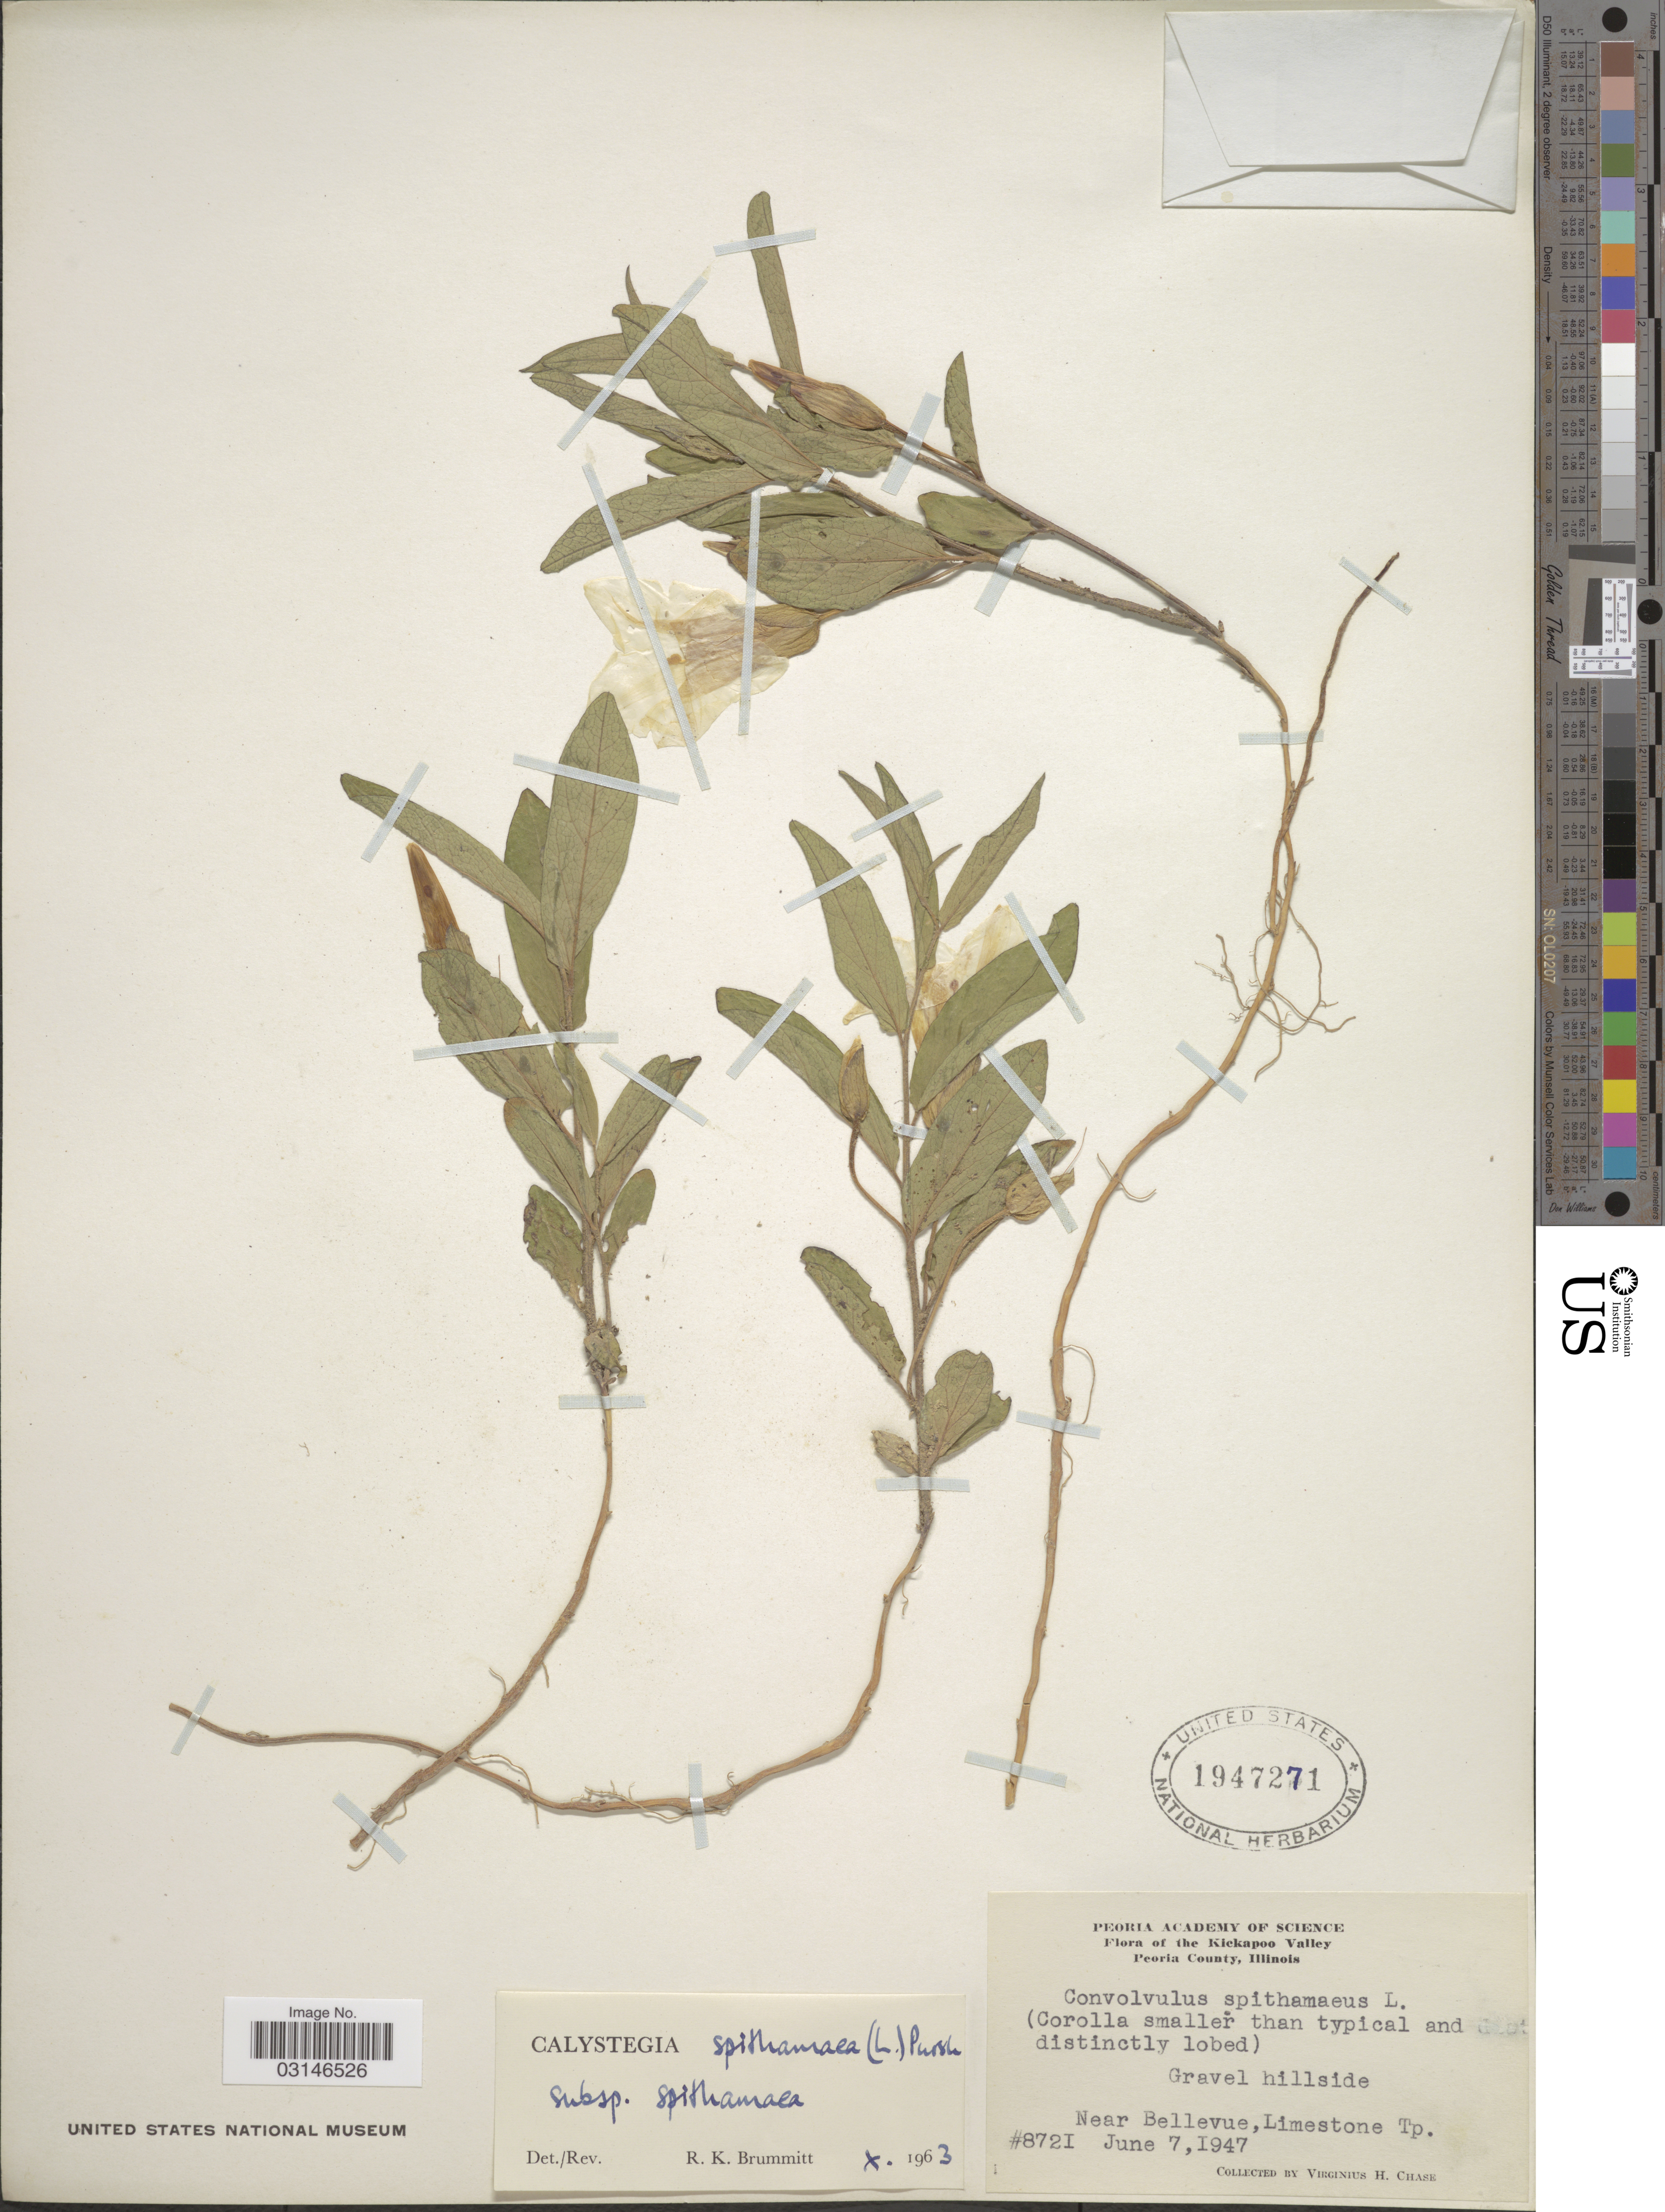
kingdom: Plantae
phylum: Tracheophyta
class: Magnoliopsida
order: Solanales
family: Convolvulaceae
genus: Calystegia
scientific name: Calystegia spithamaea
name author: (L.) Pursh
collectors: V. H. Chase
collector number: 8721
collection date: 1947-06-07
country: United States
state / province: Illinois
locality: The Kickapoo Valley, Peoria County, Near Bellevue, Limestone Tp.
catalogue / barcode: US 1947271